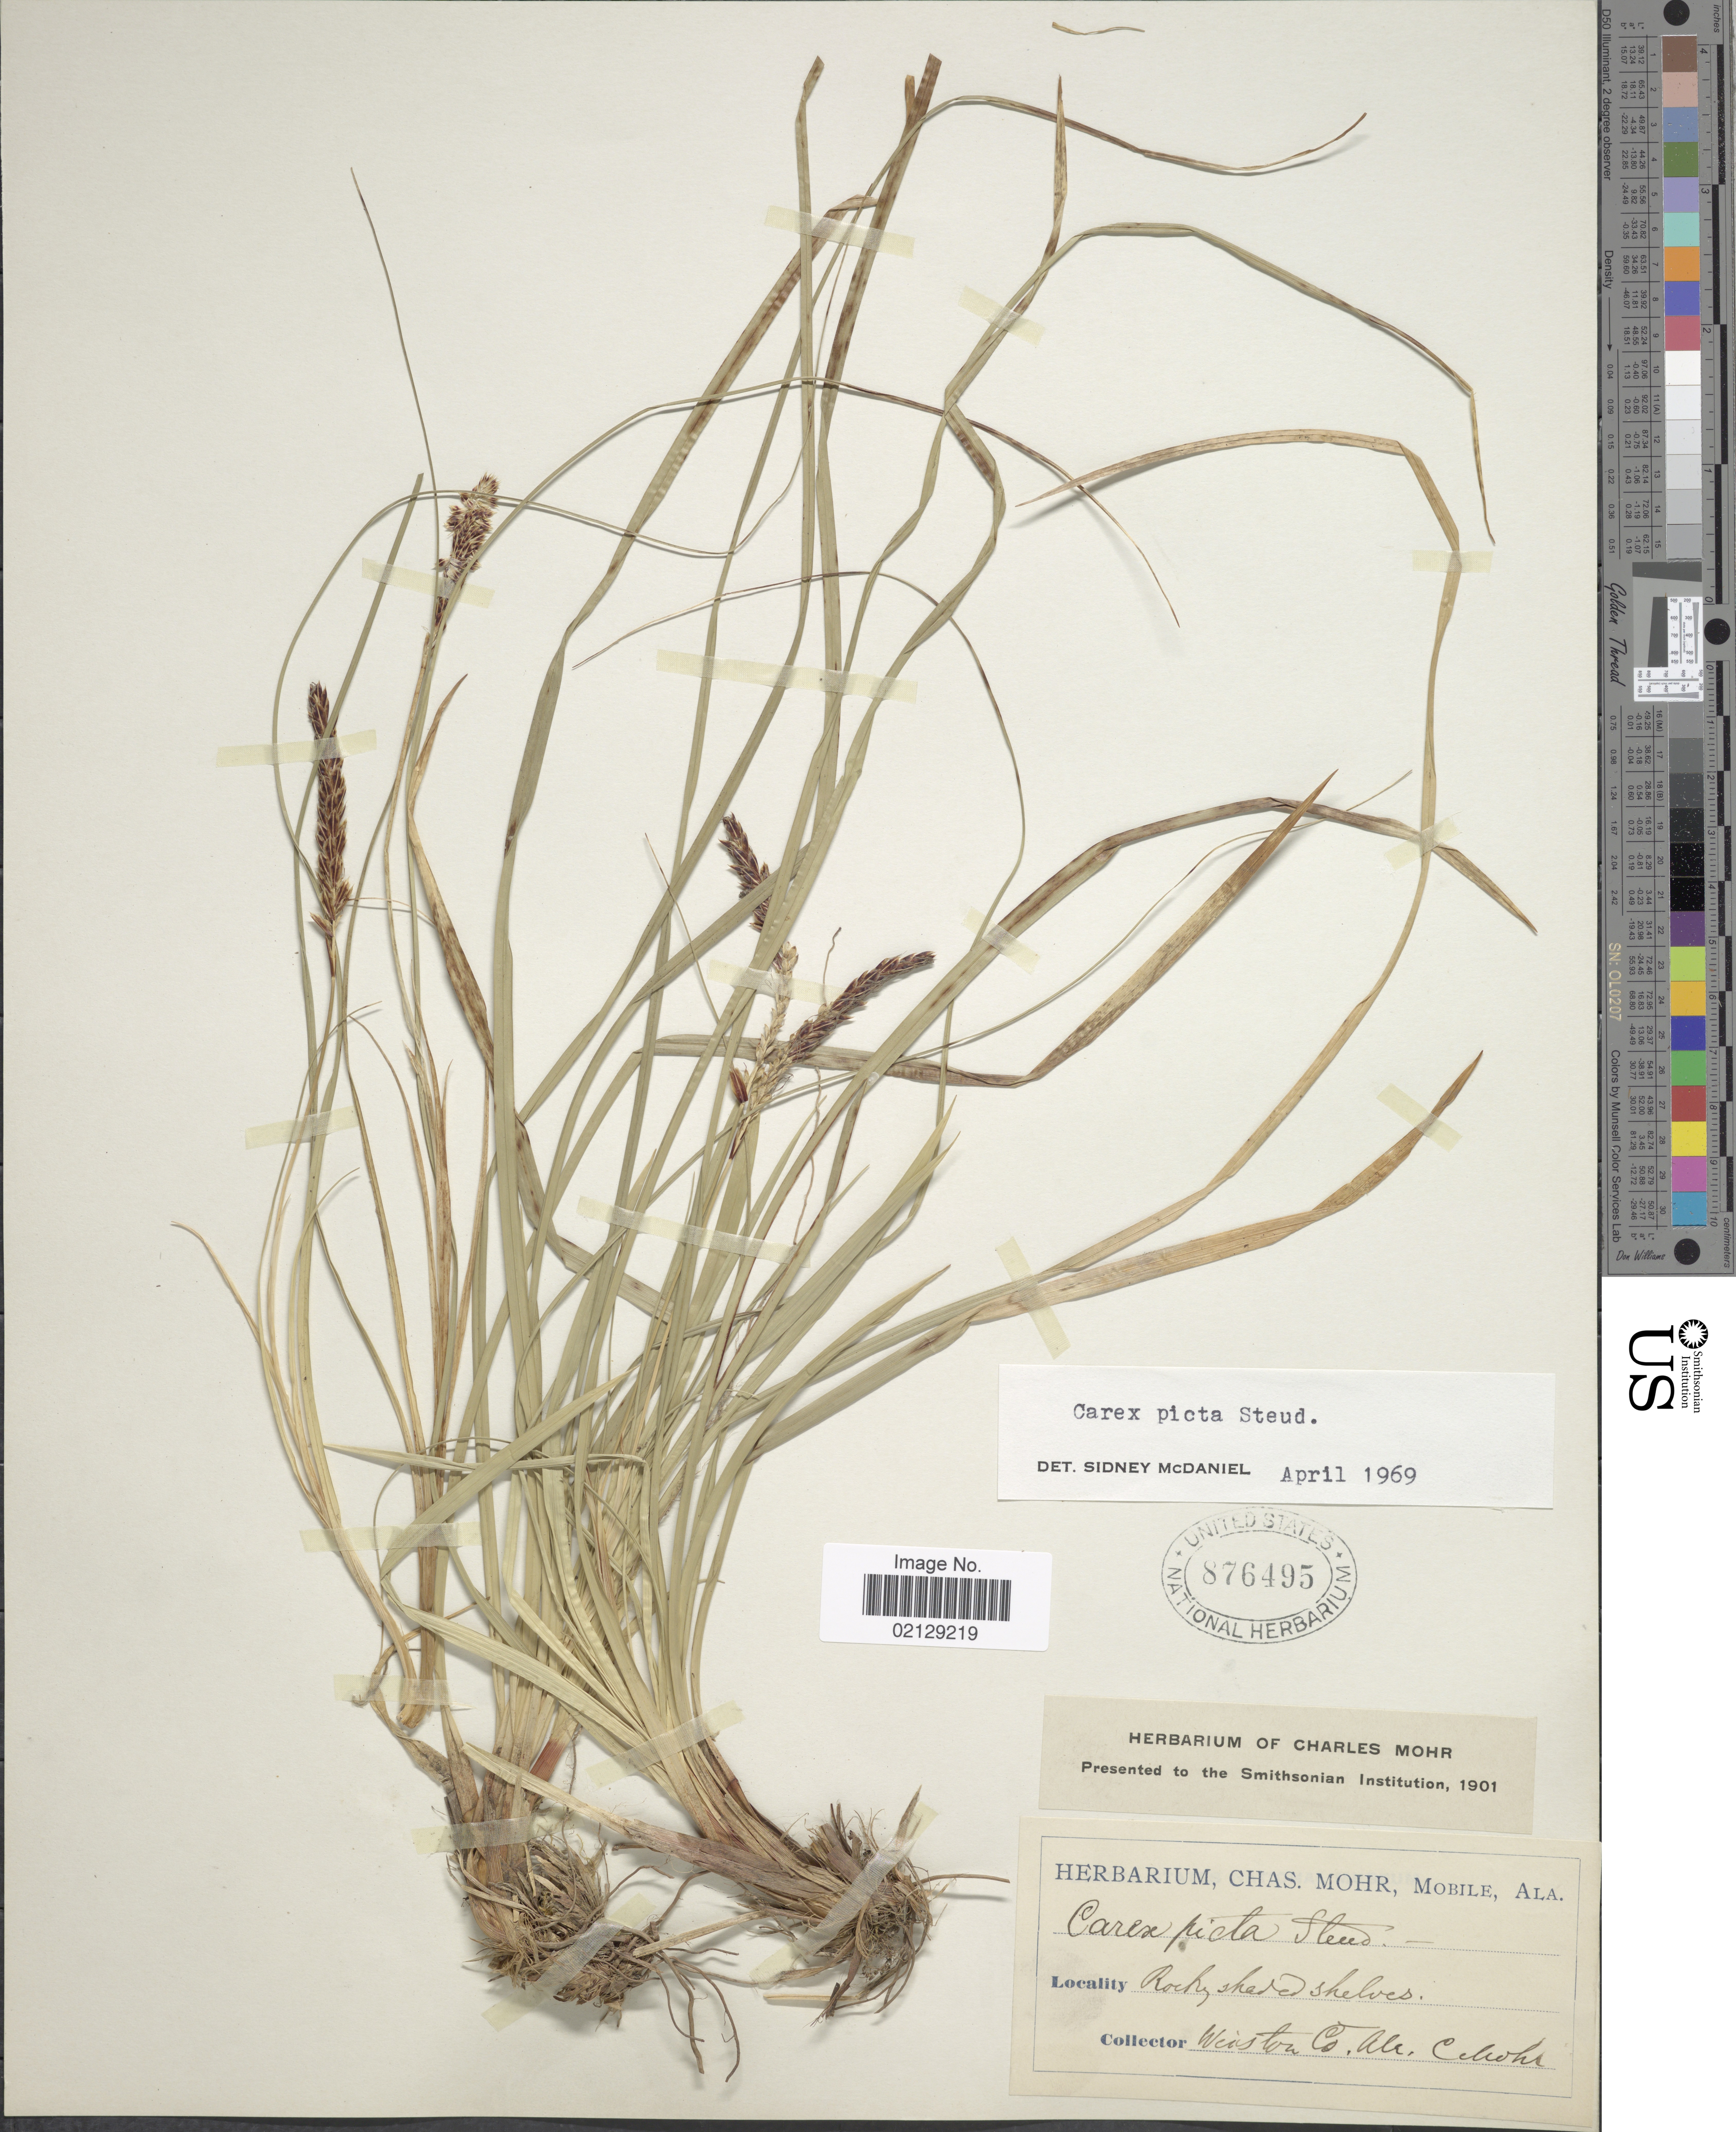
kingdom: Plantae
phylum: Tracheophyta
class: Liliopsida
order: Poales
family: Cyperaceae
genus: Carex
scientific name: Carex picta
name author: Steud.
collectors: C. T. Mohr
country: United States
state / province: Alabama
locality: Winston Co., Ala.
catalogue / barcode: US 876495